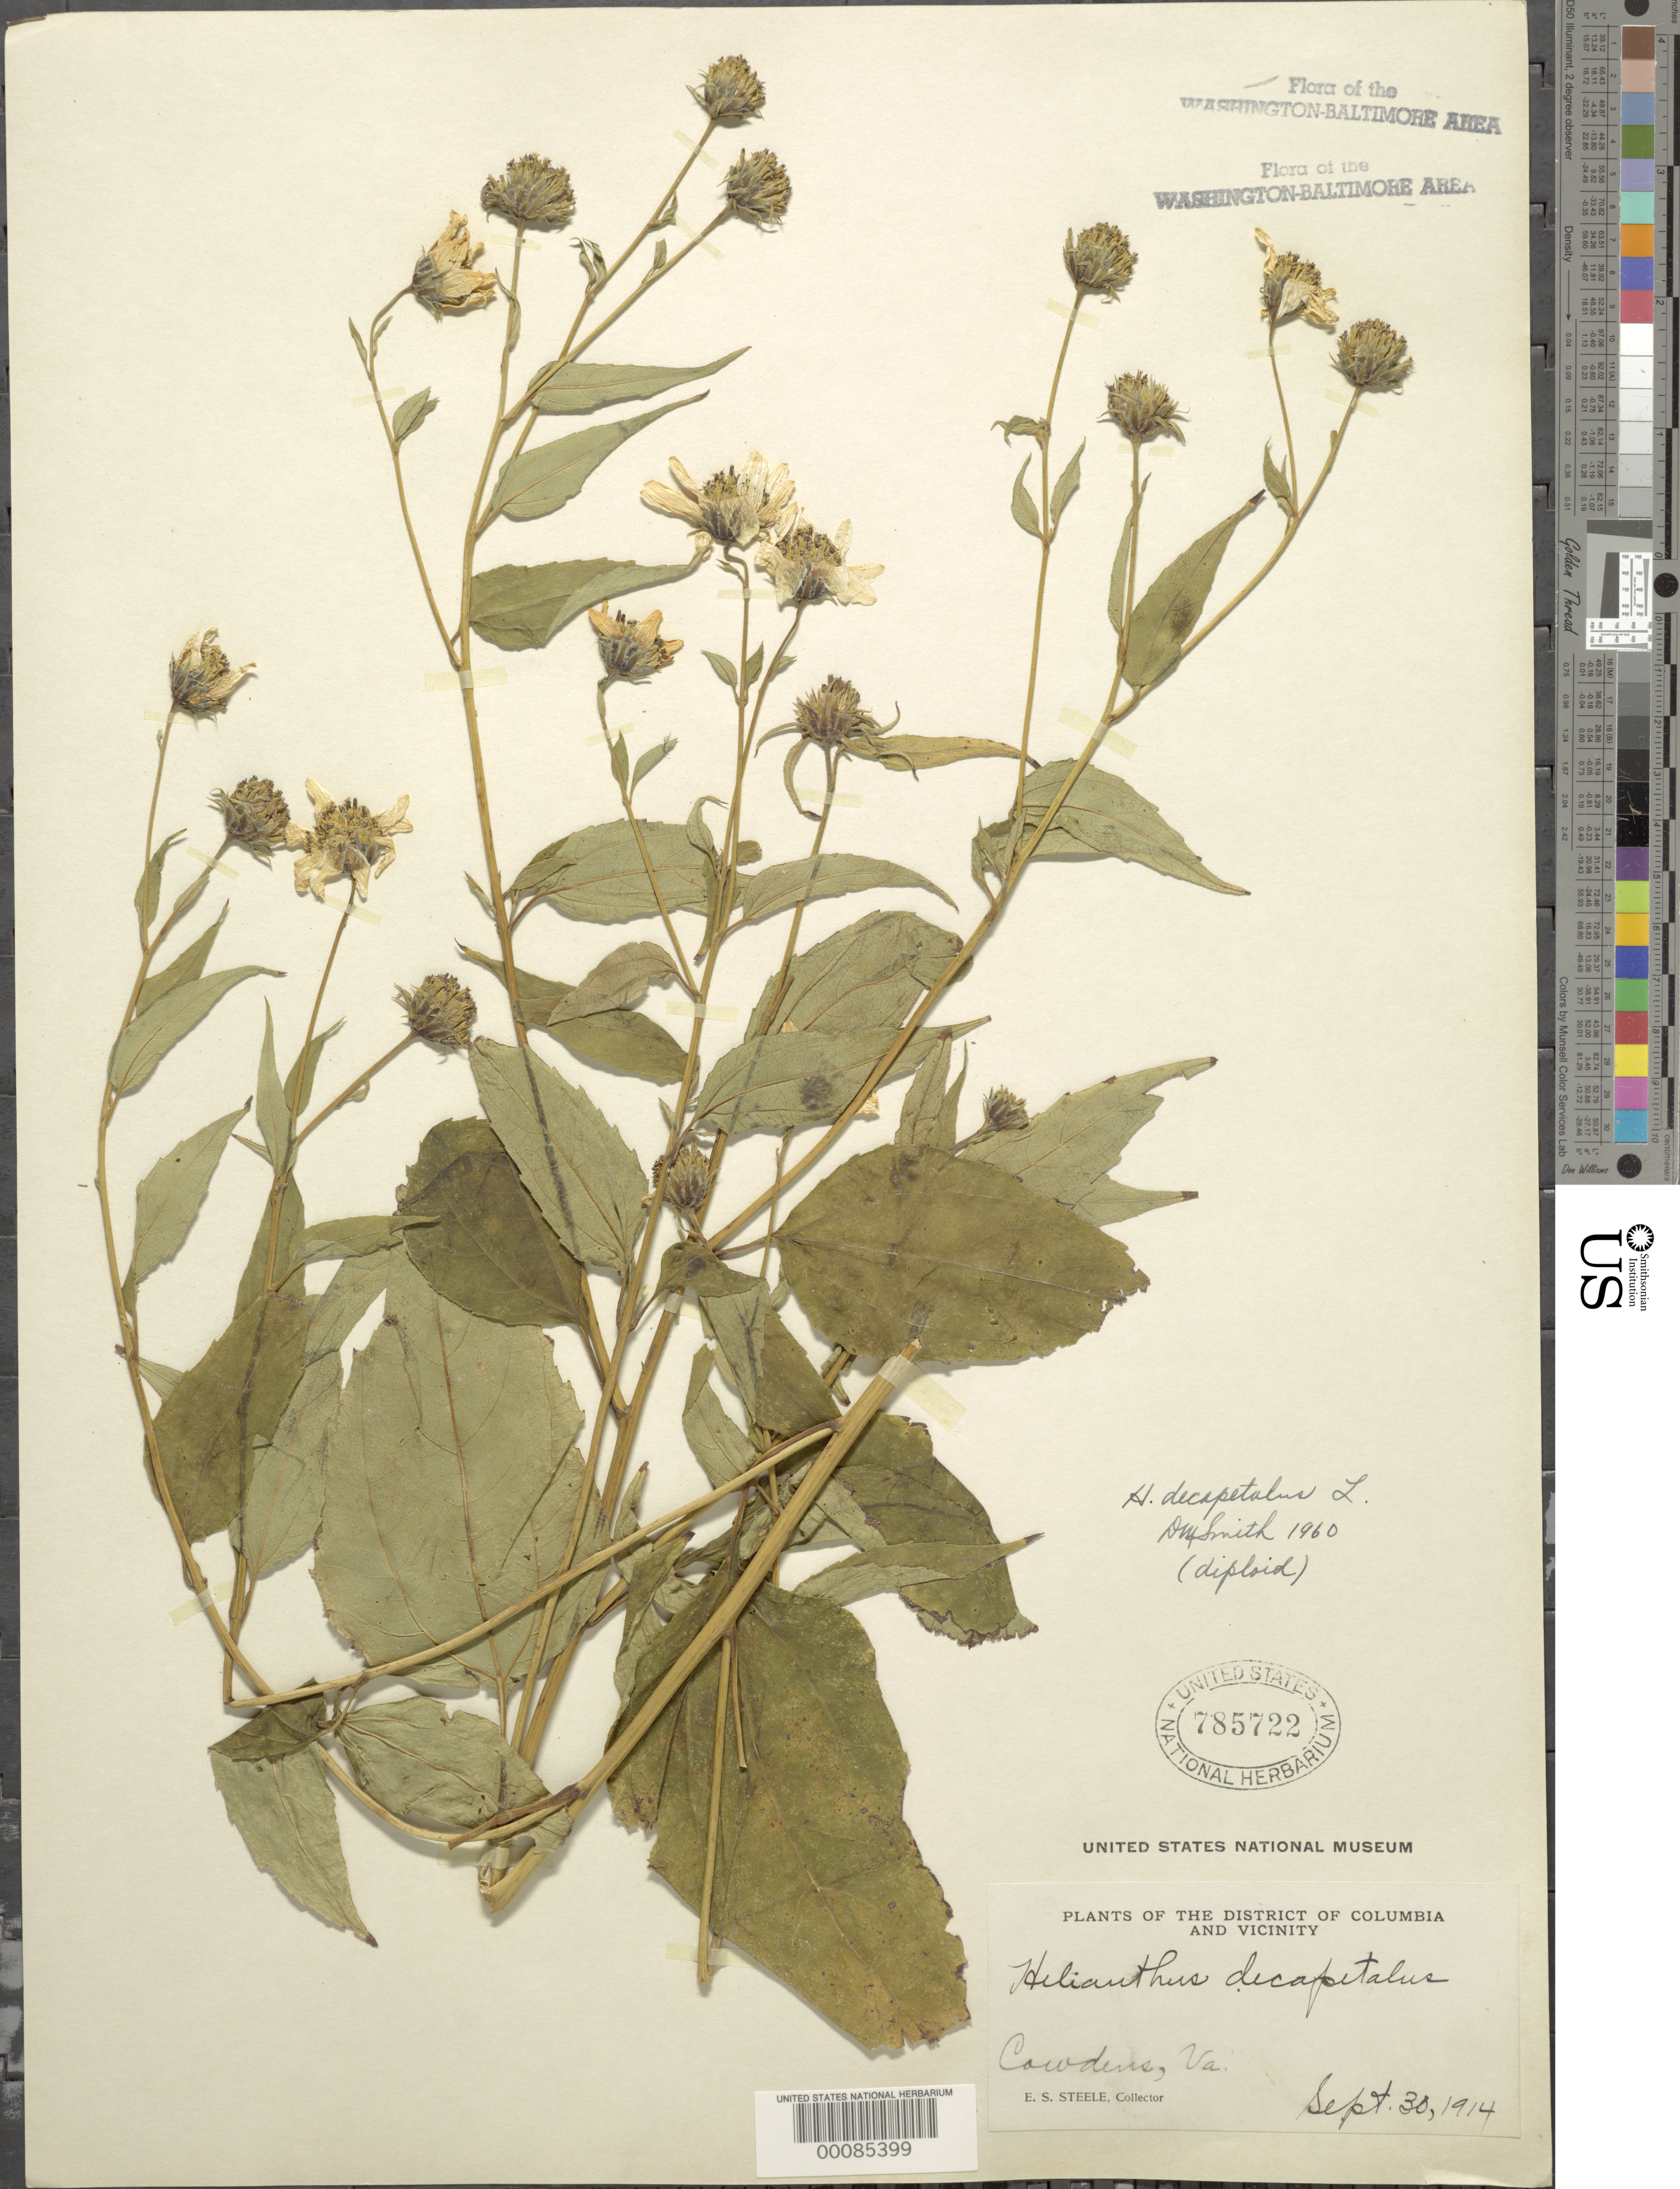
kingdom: Plantae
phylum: Tracheophyta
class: Magnoliopsida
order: Asterales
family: Asteraceae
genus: Helianthus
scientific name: Helianthus decapetalus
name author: L.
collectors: E. Steele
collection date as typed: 30 Sep 1914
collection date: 1914-09-30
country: United States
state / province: Virginia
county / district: Arlington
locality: Cowdens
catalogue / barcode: US 785722